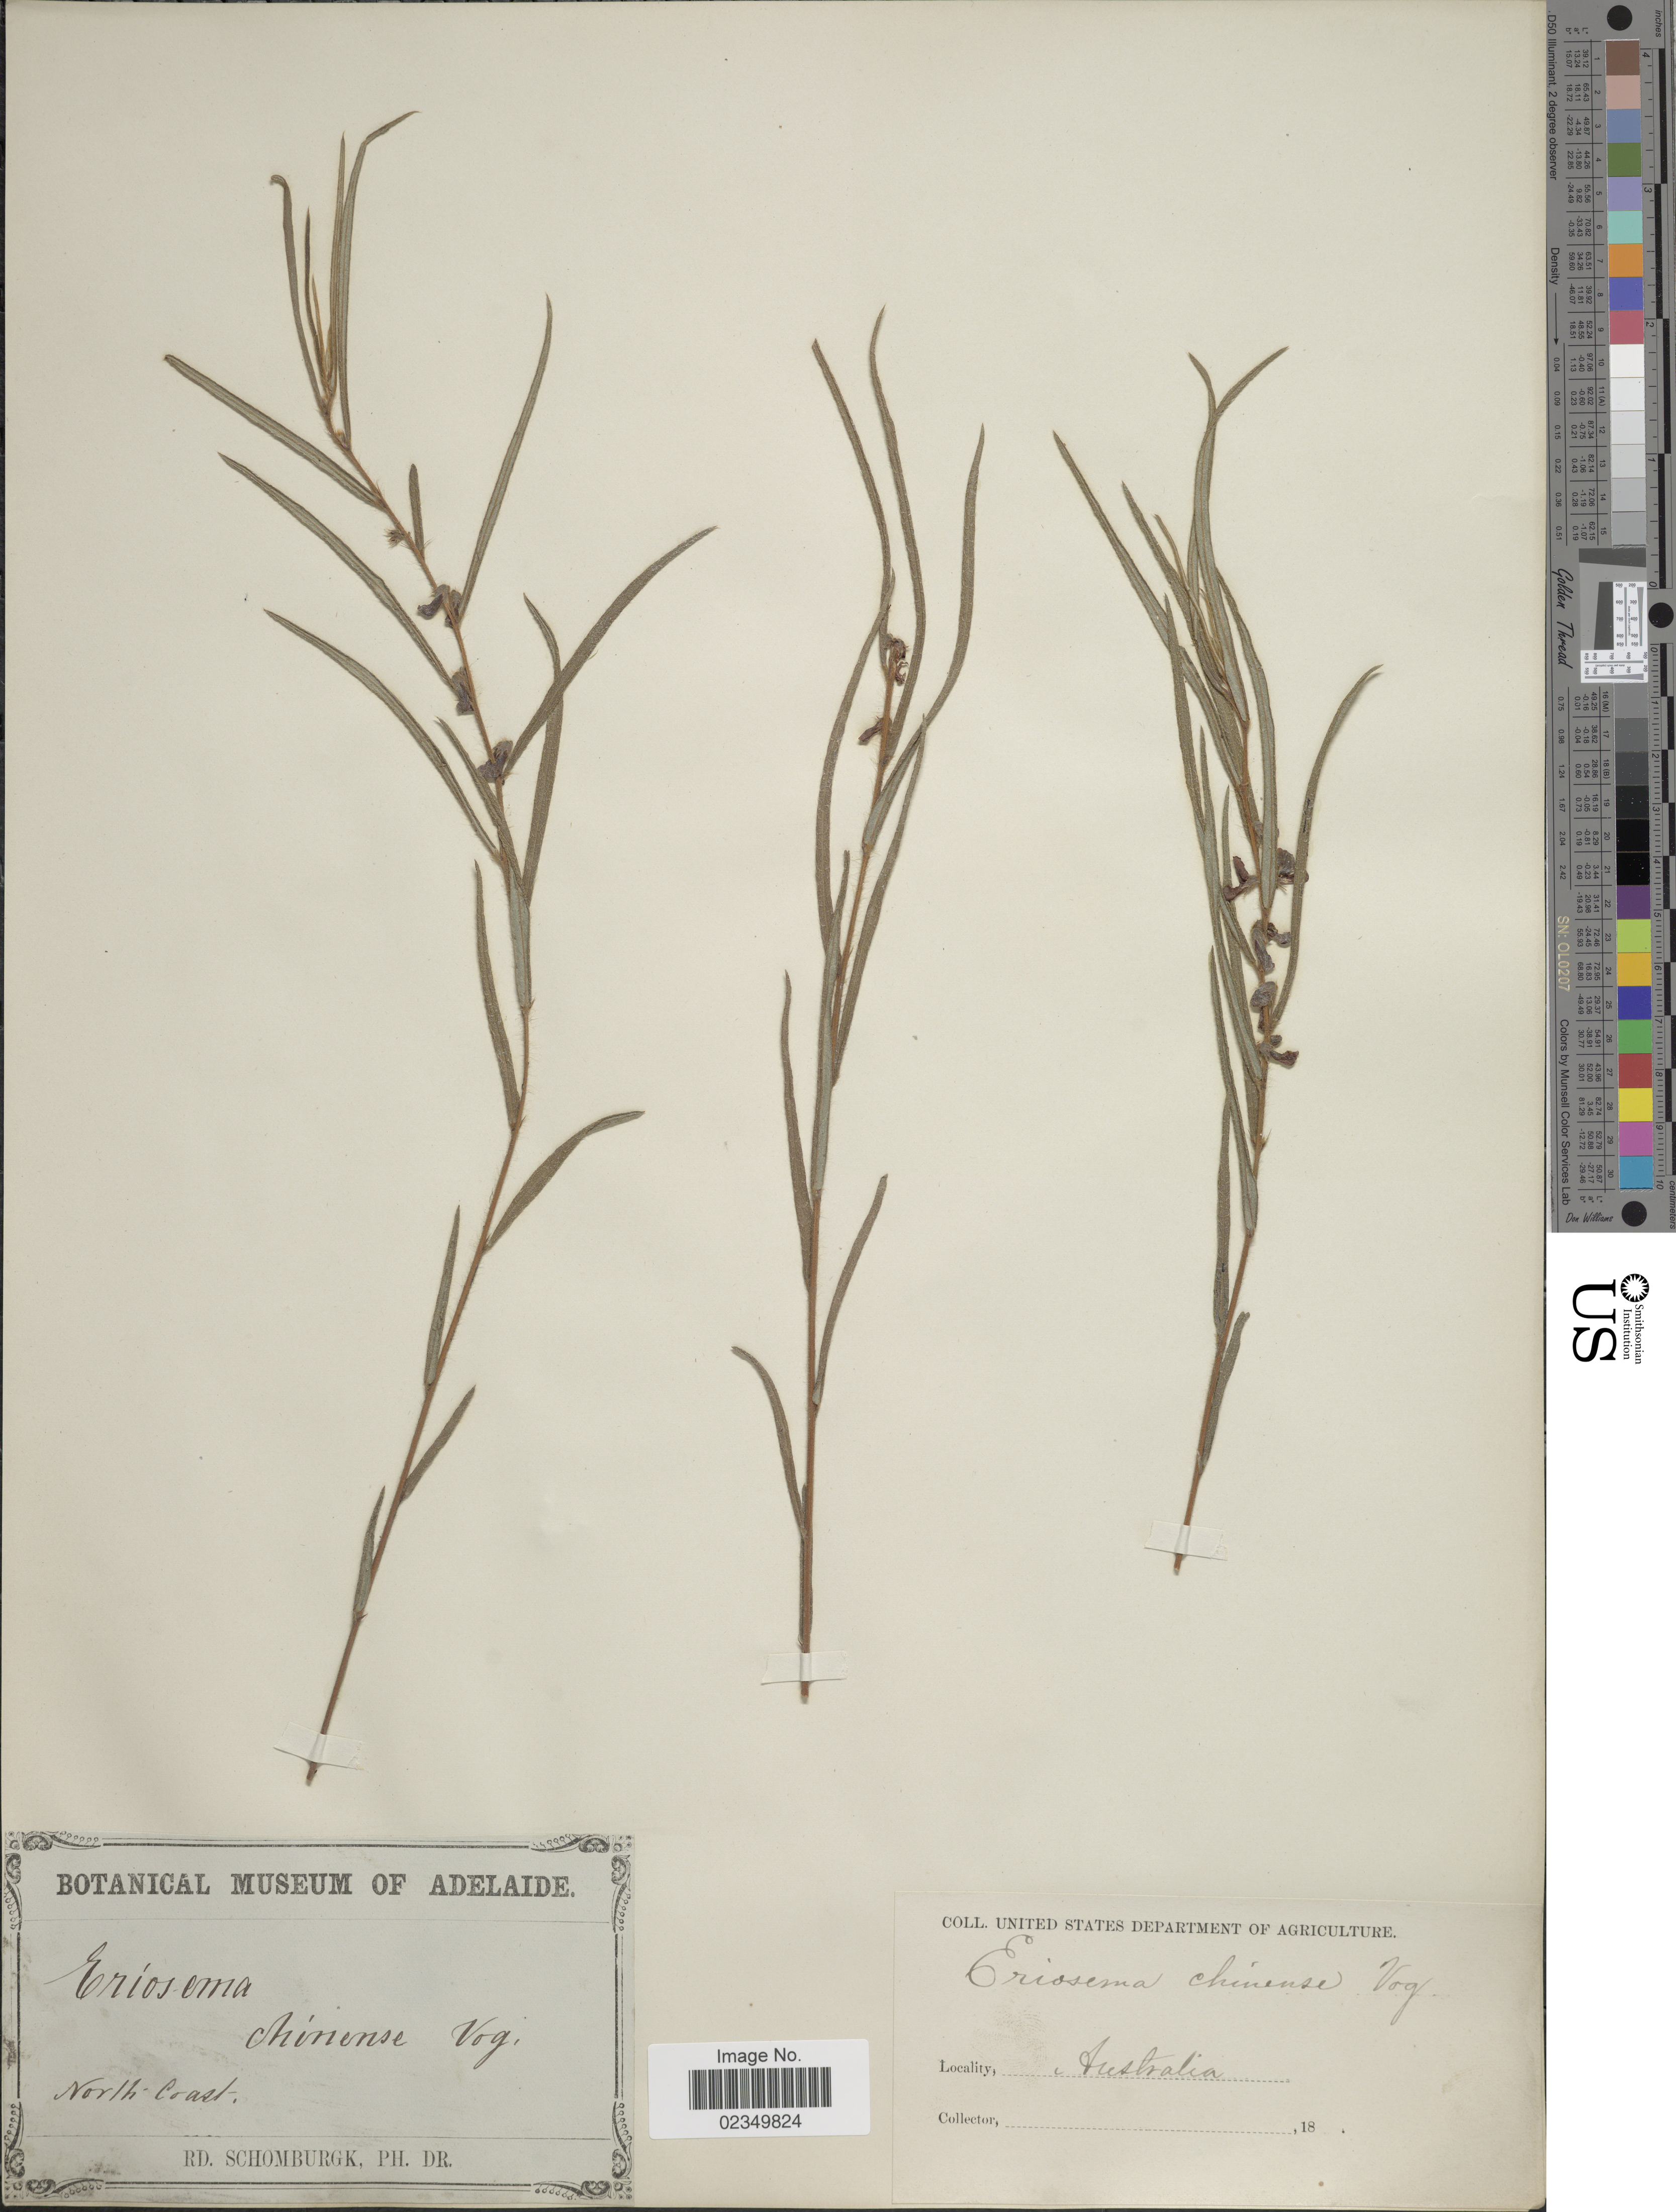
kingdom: Plantae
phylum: Tracheophyta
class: Magnoliopsida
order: Fabales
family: Fabaceae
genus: Eriosema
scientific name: Eriosema chinense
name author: Vogel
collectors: M. R. Schomburgk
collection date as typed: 18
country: Australia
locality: North Coast